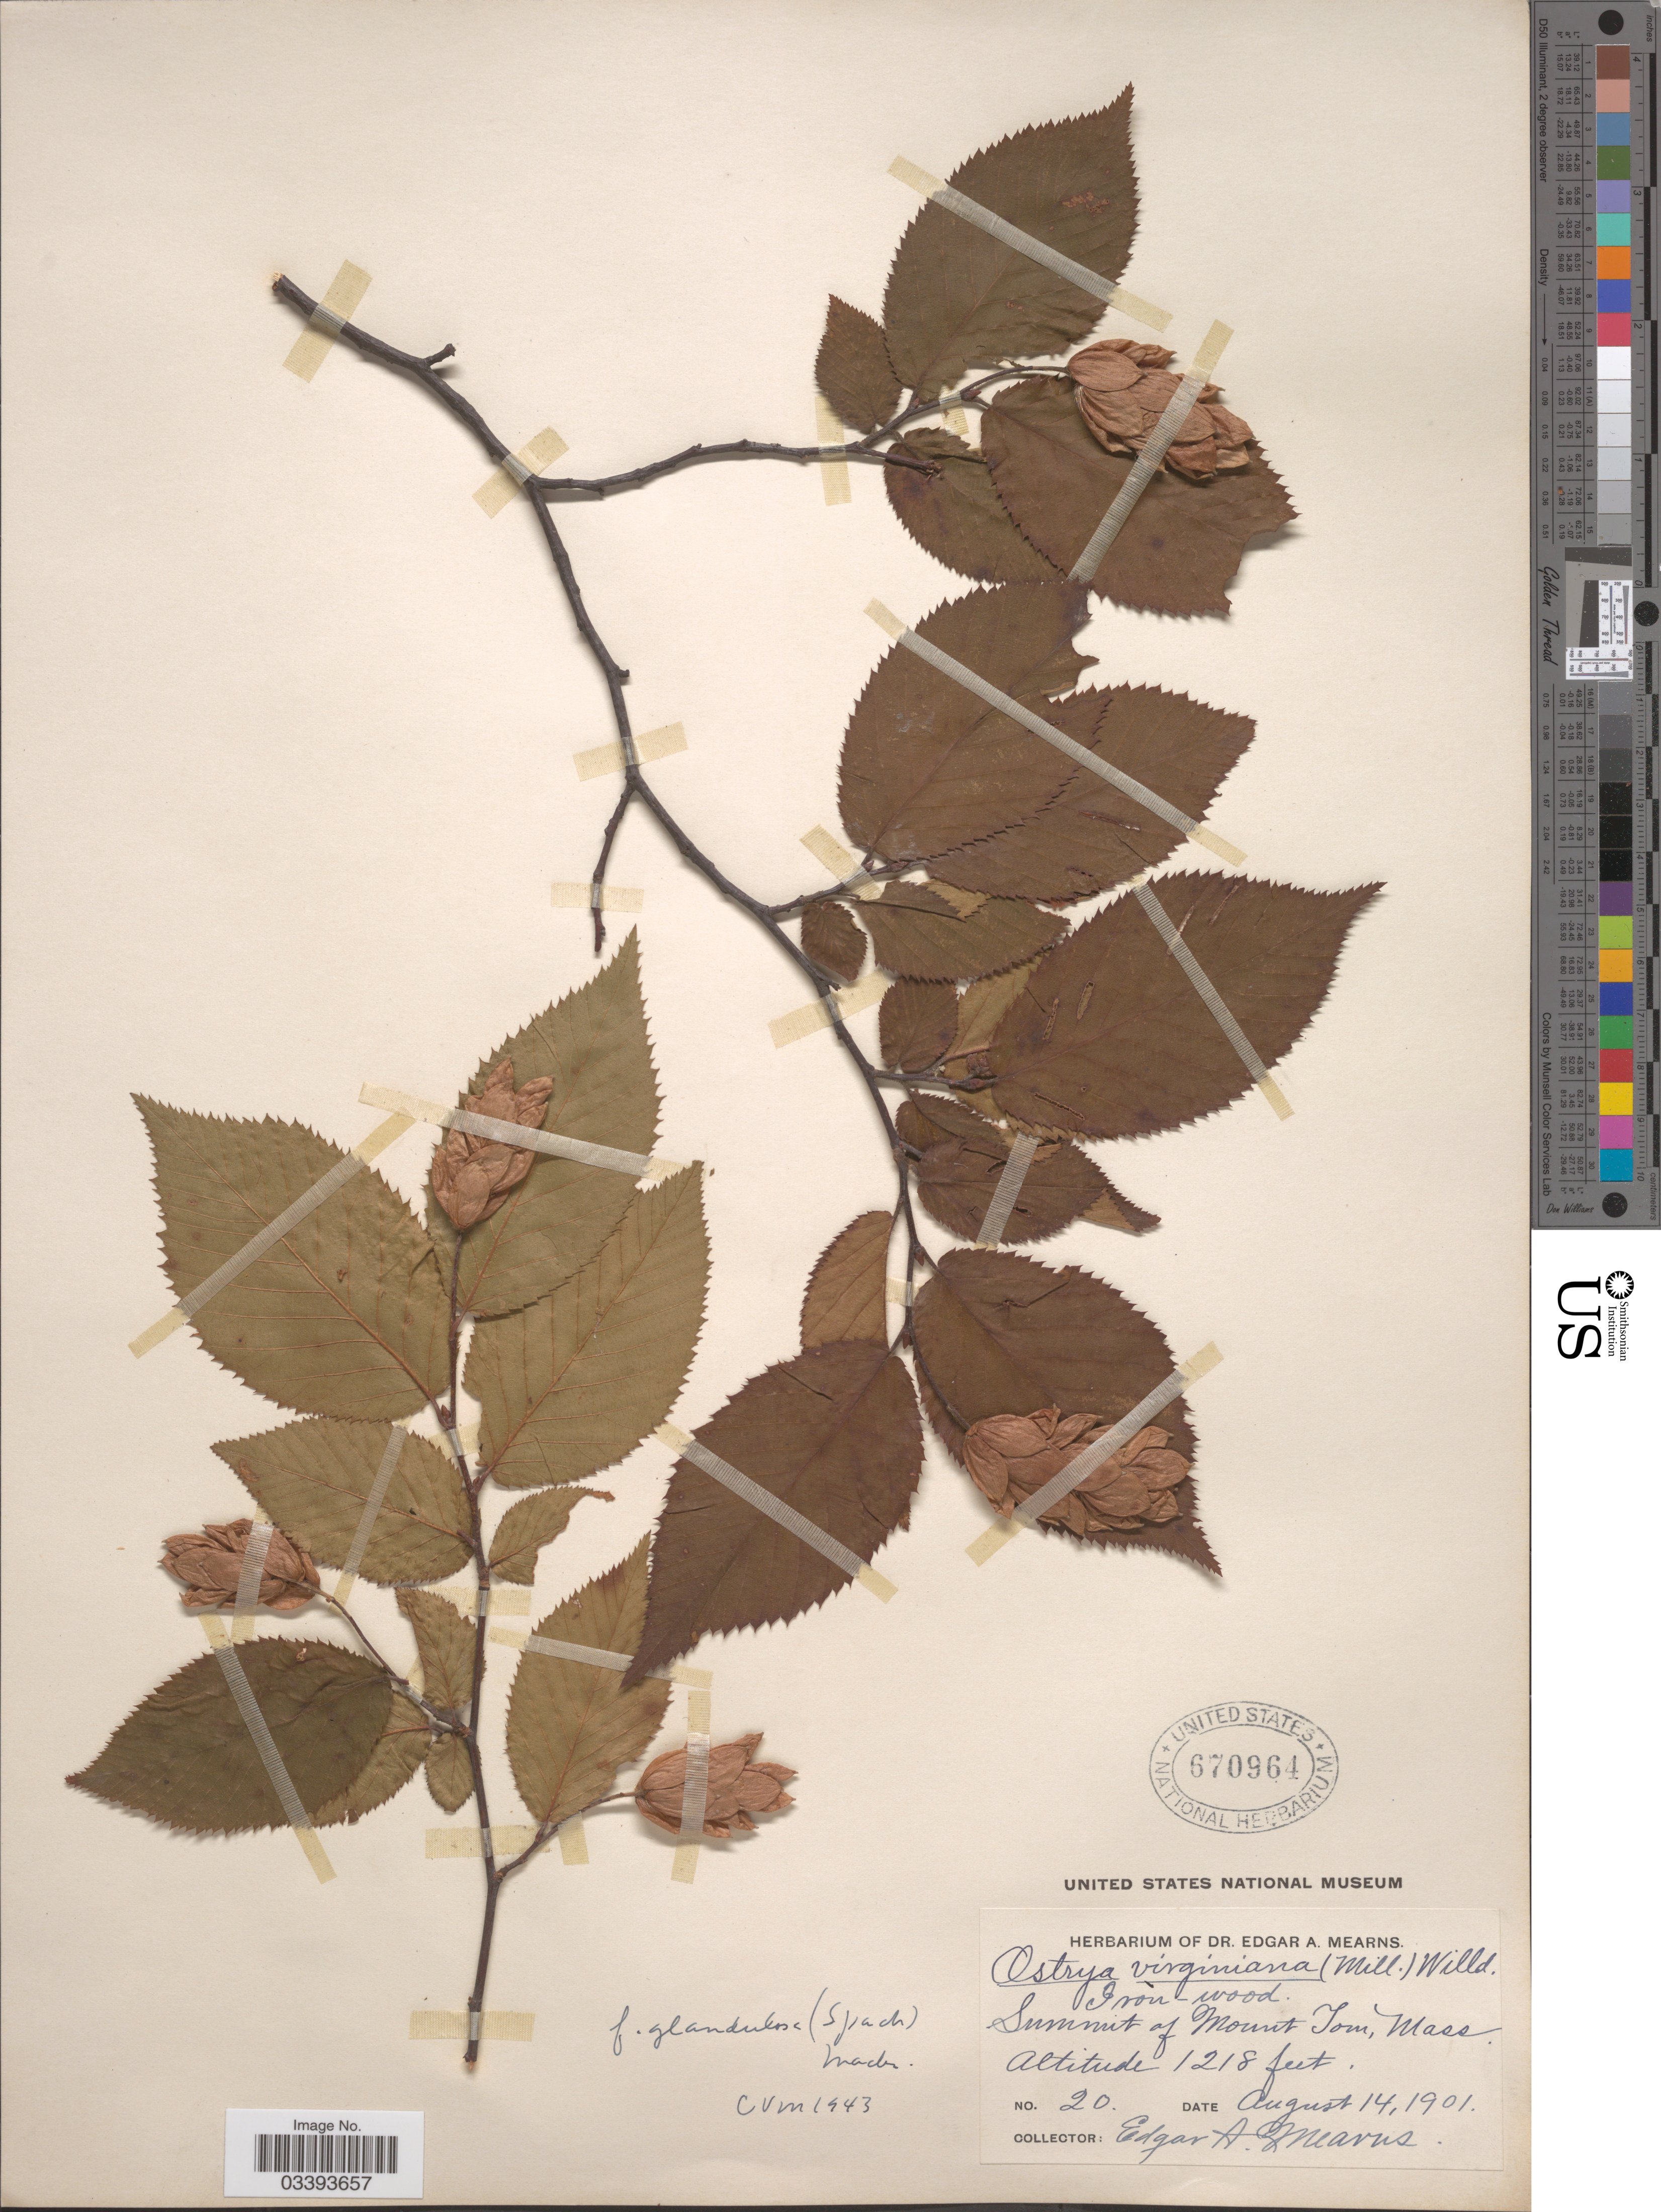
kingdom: Plantae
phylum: Tracheophyta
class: Magnoliopsida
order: Fagales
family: Betulaceae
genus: Ostrya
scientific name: Ostrya virginiana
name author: (Mill.) K. Koch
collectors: E. A. Mearns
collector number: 20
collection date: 1901-08-14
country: United States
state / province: Massachusetts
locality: Summit of Mount Tom, Mass.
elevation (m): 371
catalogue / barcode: US 670964